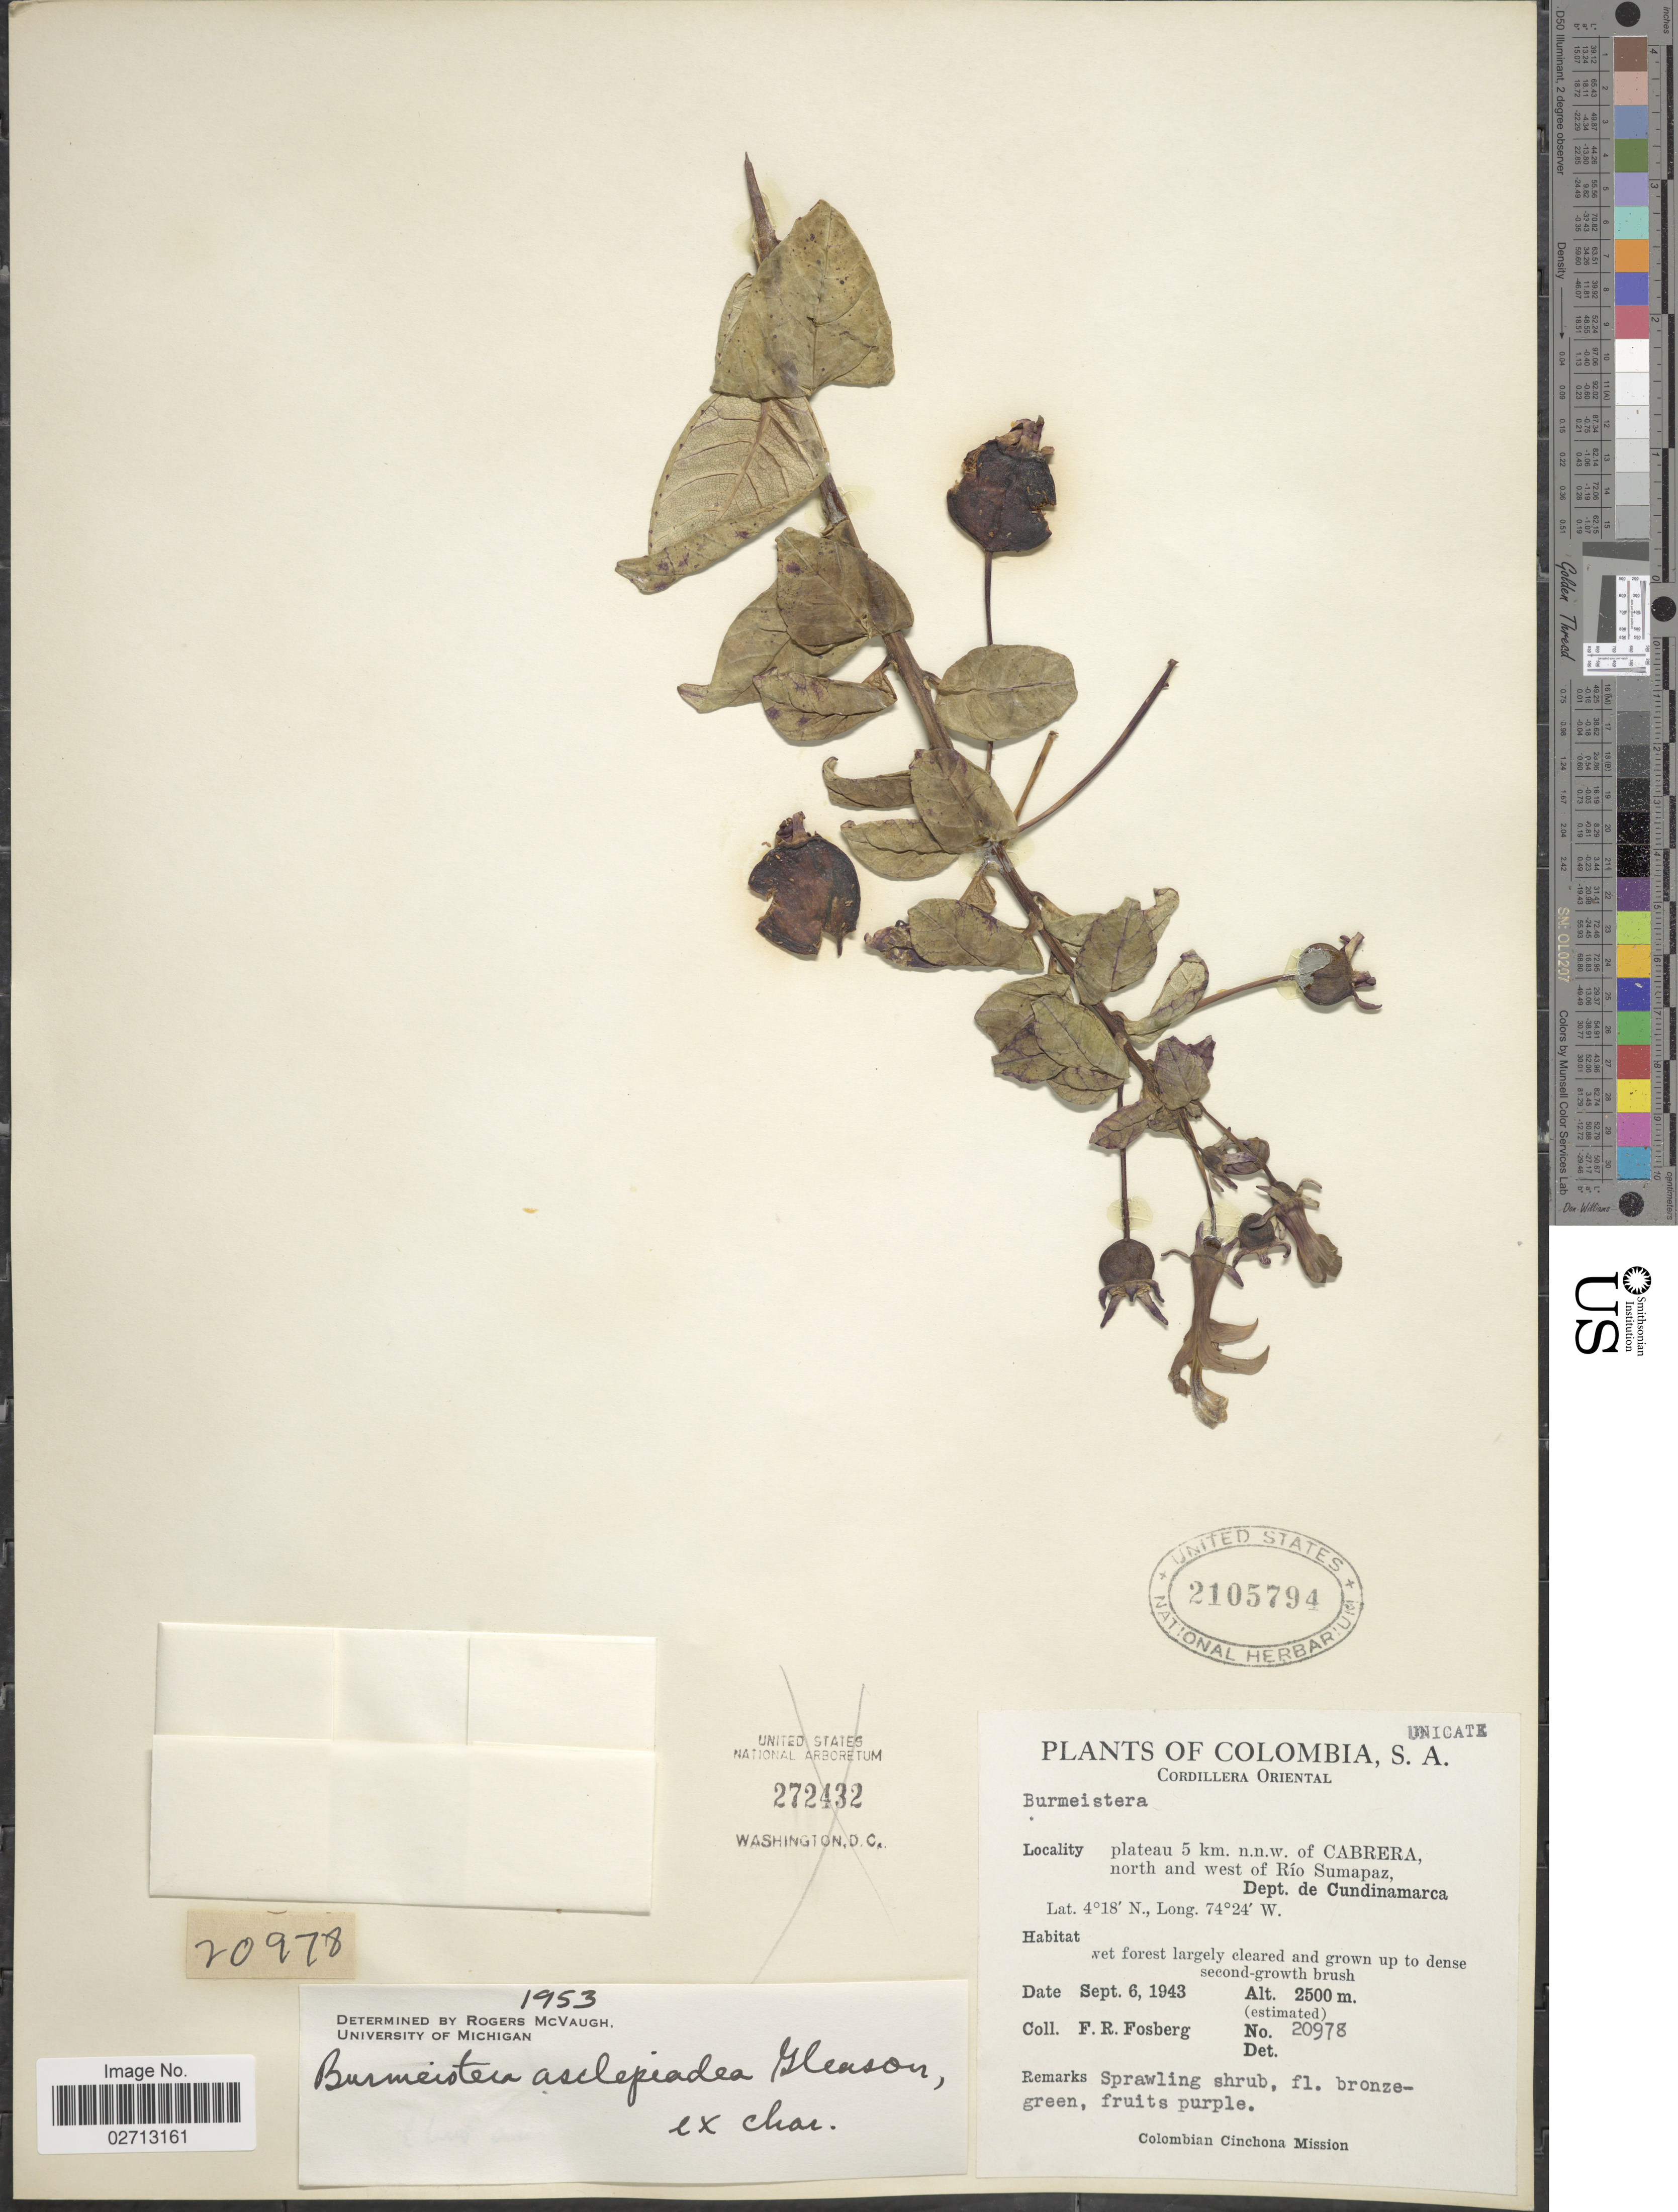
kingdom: Plantae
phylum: Tracheophyta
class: Magnoliopsida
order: Asterales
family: Campanulaceae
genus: Burmeistera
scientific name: Burmeistera asclepiadea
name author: Gleason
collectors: F. R. Fosberg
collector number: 20978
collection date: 1943-09-06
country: Colombia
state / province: Cundinamarca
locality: Cordillera Oriental. Plateau 5 km. n.n.w. of Cabrera, north and west of Rio Sumapaz, Dept. de Cundinamarca.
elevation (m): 2500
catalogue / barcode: US 2105794